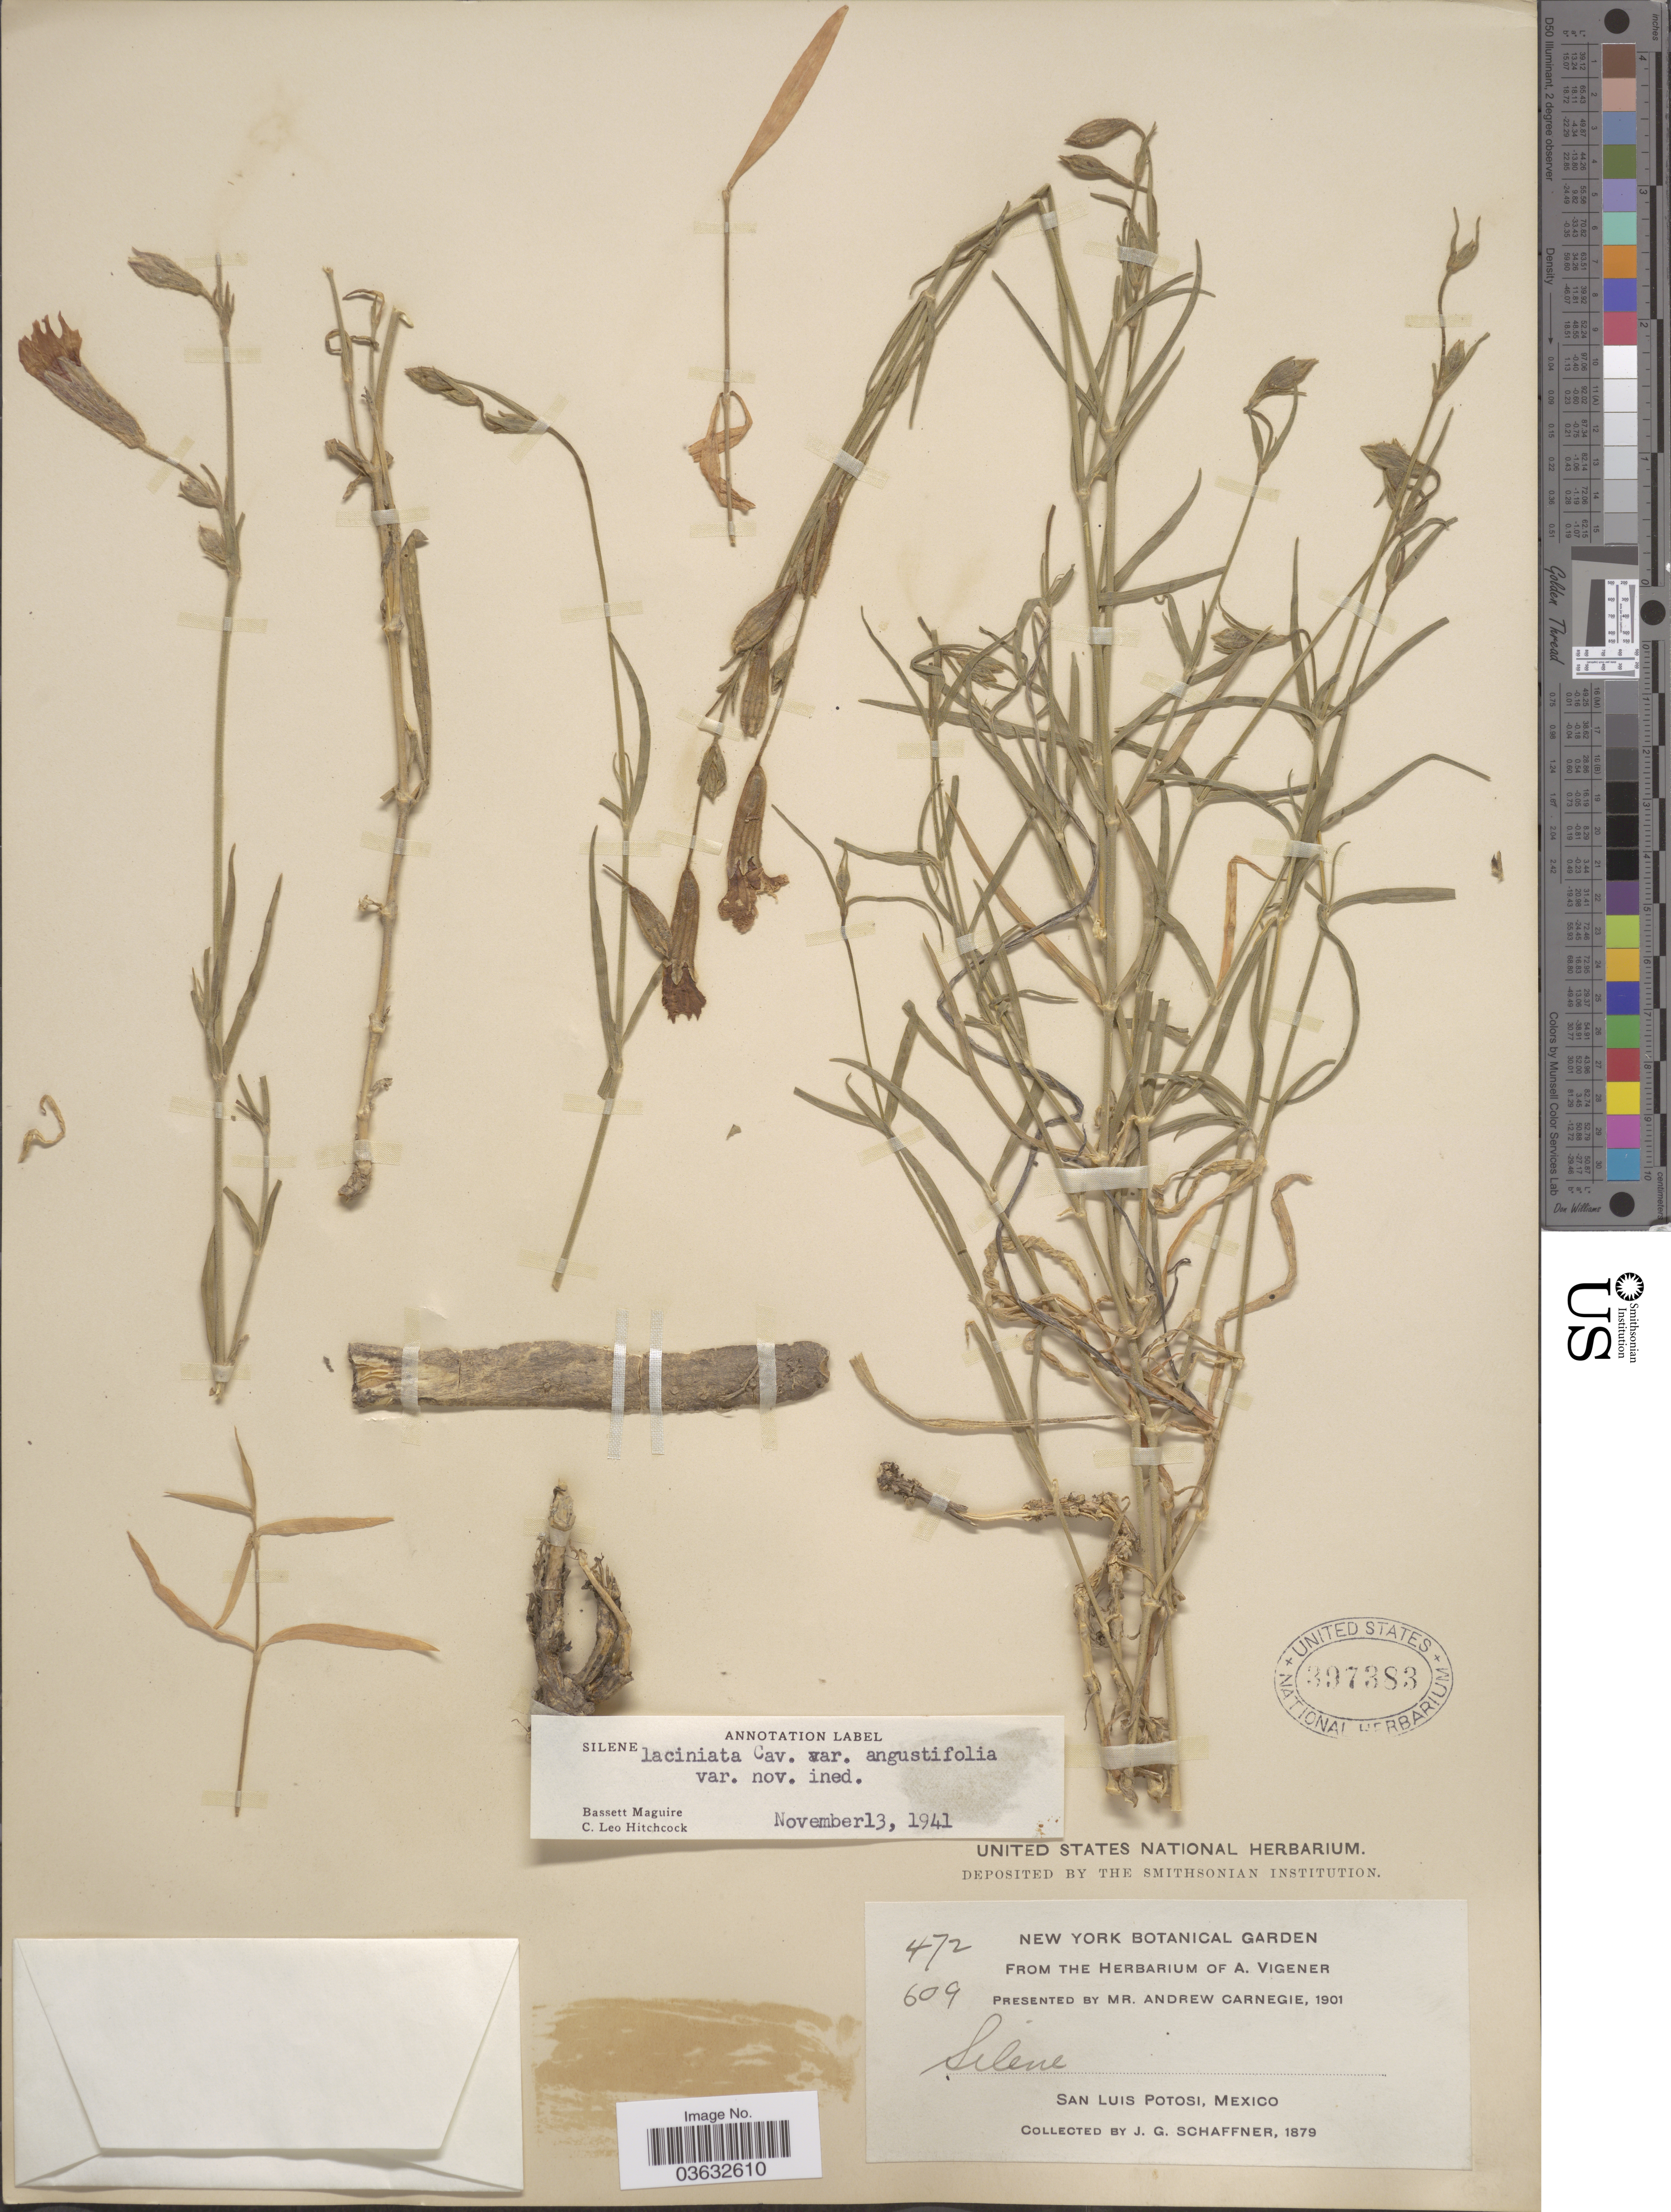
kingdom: Plantae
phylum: Tracheophyta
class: Magnoliopsida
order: Caryophyllales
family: Caryophyllaceae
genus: Silene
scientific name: Silene laciniata var. angustifolia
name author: C.L. Hitchc. & Maguire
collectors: J. G. Schaffner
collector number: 472/609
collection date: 1879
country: Mexico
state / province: San Luis Potosí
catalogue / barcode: US 397383